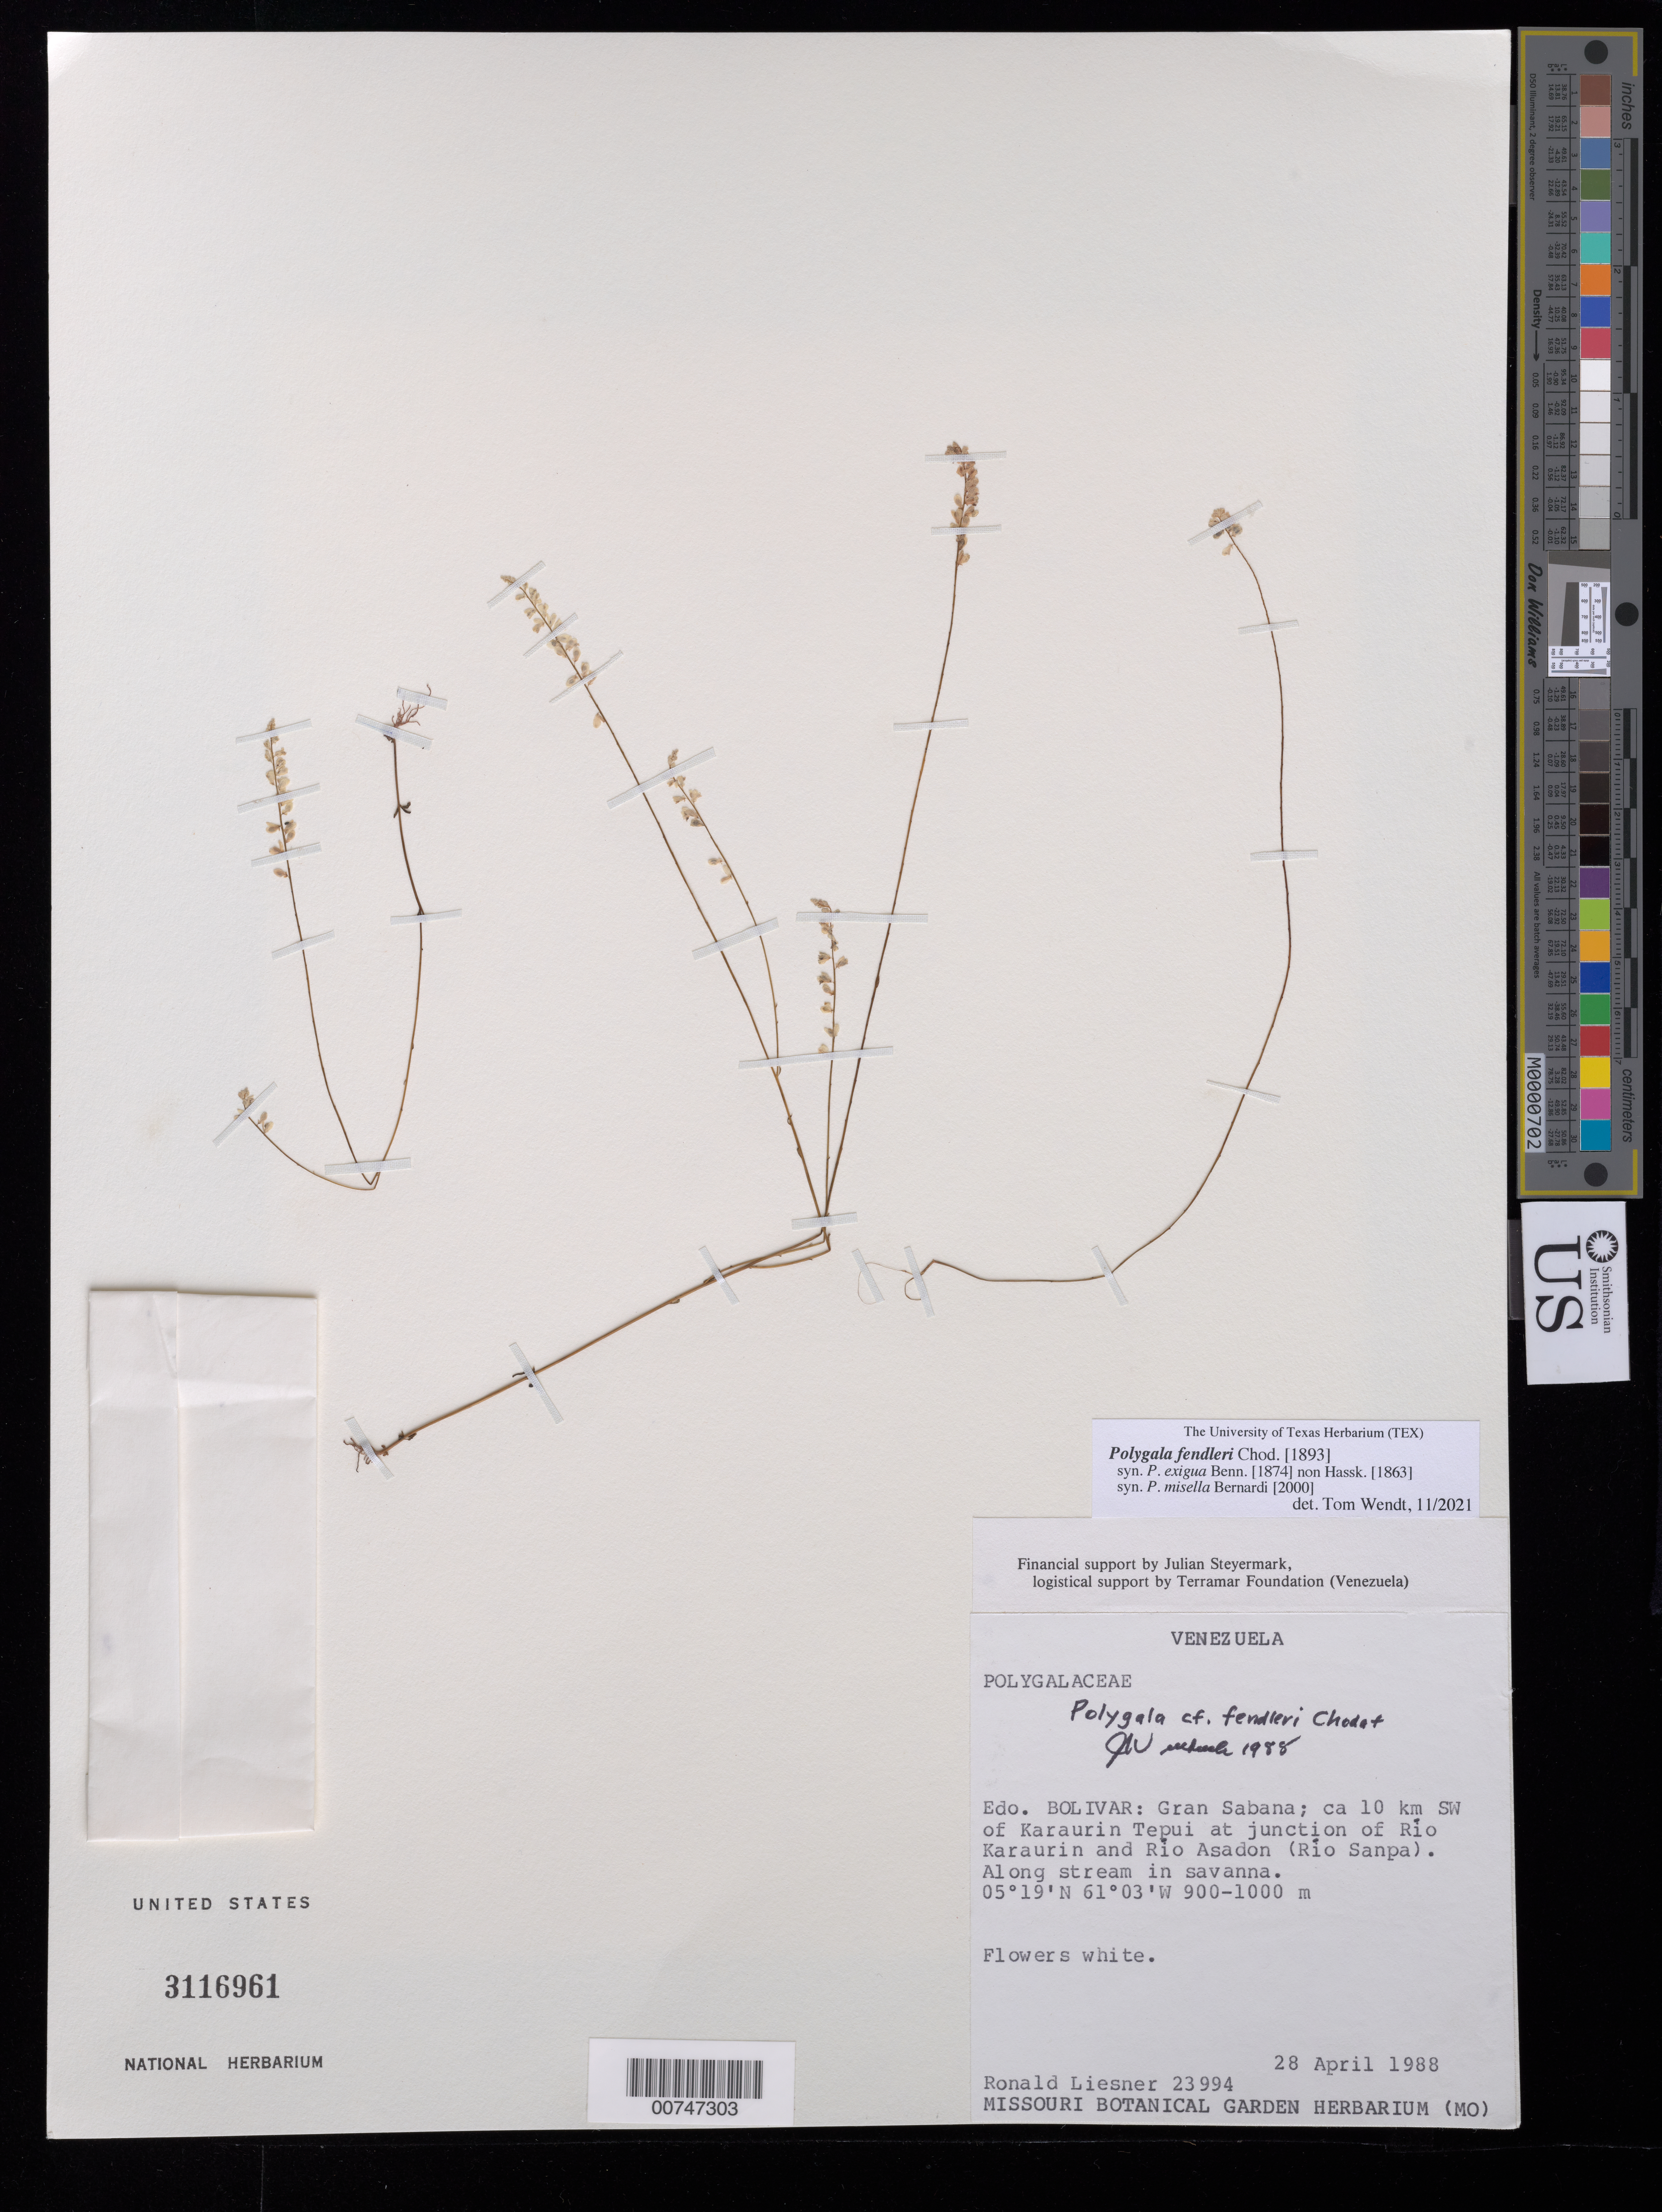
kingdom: Plantae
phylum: Tracheophyta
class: Magnoliopsida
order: Fabales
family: Polygalaceae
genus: Polygala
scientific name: Polygala fendleri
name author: Chodat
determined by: Wendt, Thomas L.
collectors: R. L. Liesner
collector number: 23994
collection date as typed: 28-Apr-88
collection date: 1988-04-28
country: Venezuela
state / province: Bolívar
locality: Gran Sabana, ca 10 km SW of Karaurin tepuí at junction of Río Karaurin and Río Asadon (Río Sanpa)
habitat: Along stream in savanna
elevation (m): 900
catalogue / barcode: US 3116961